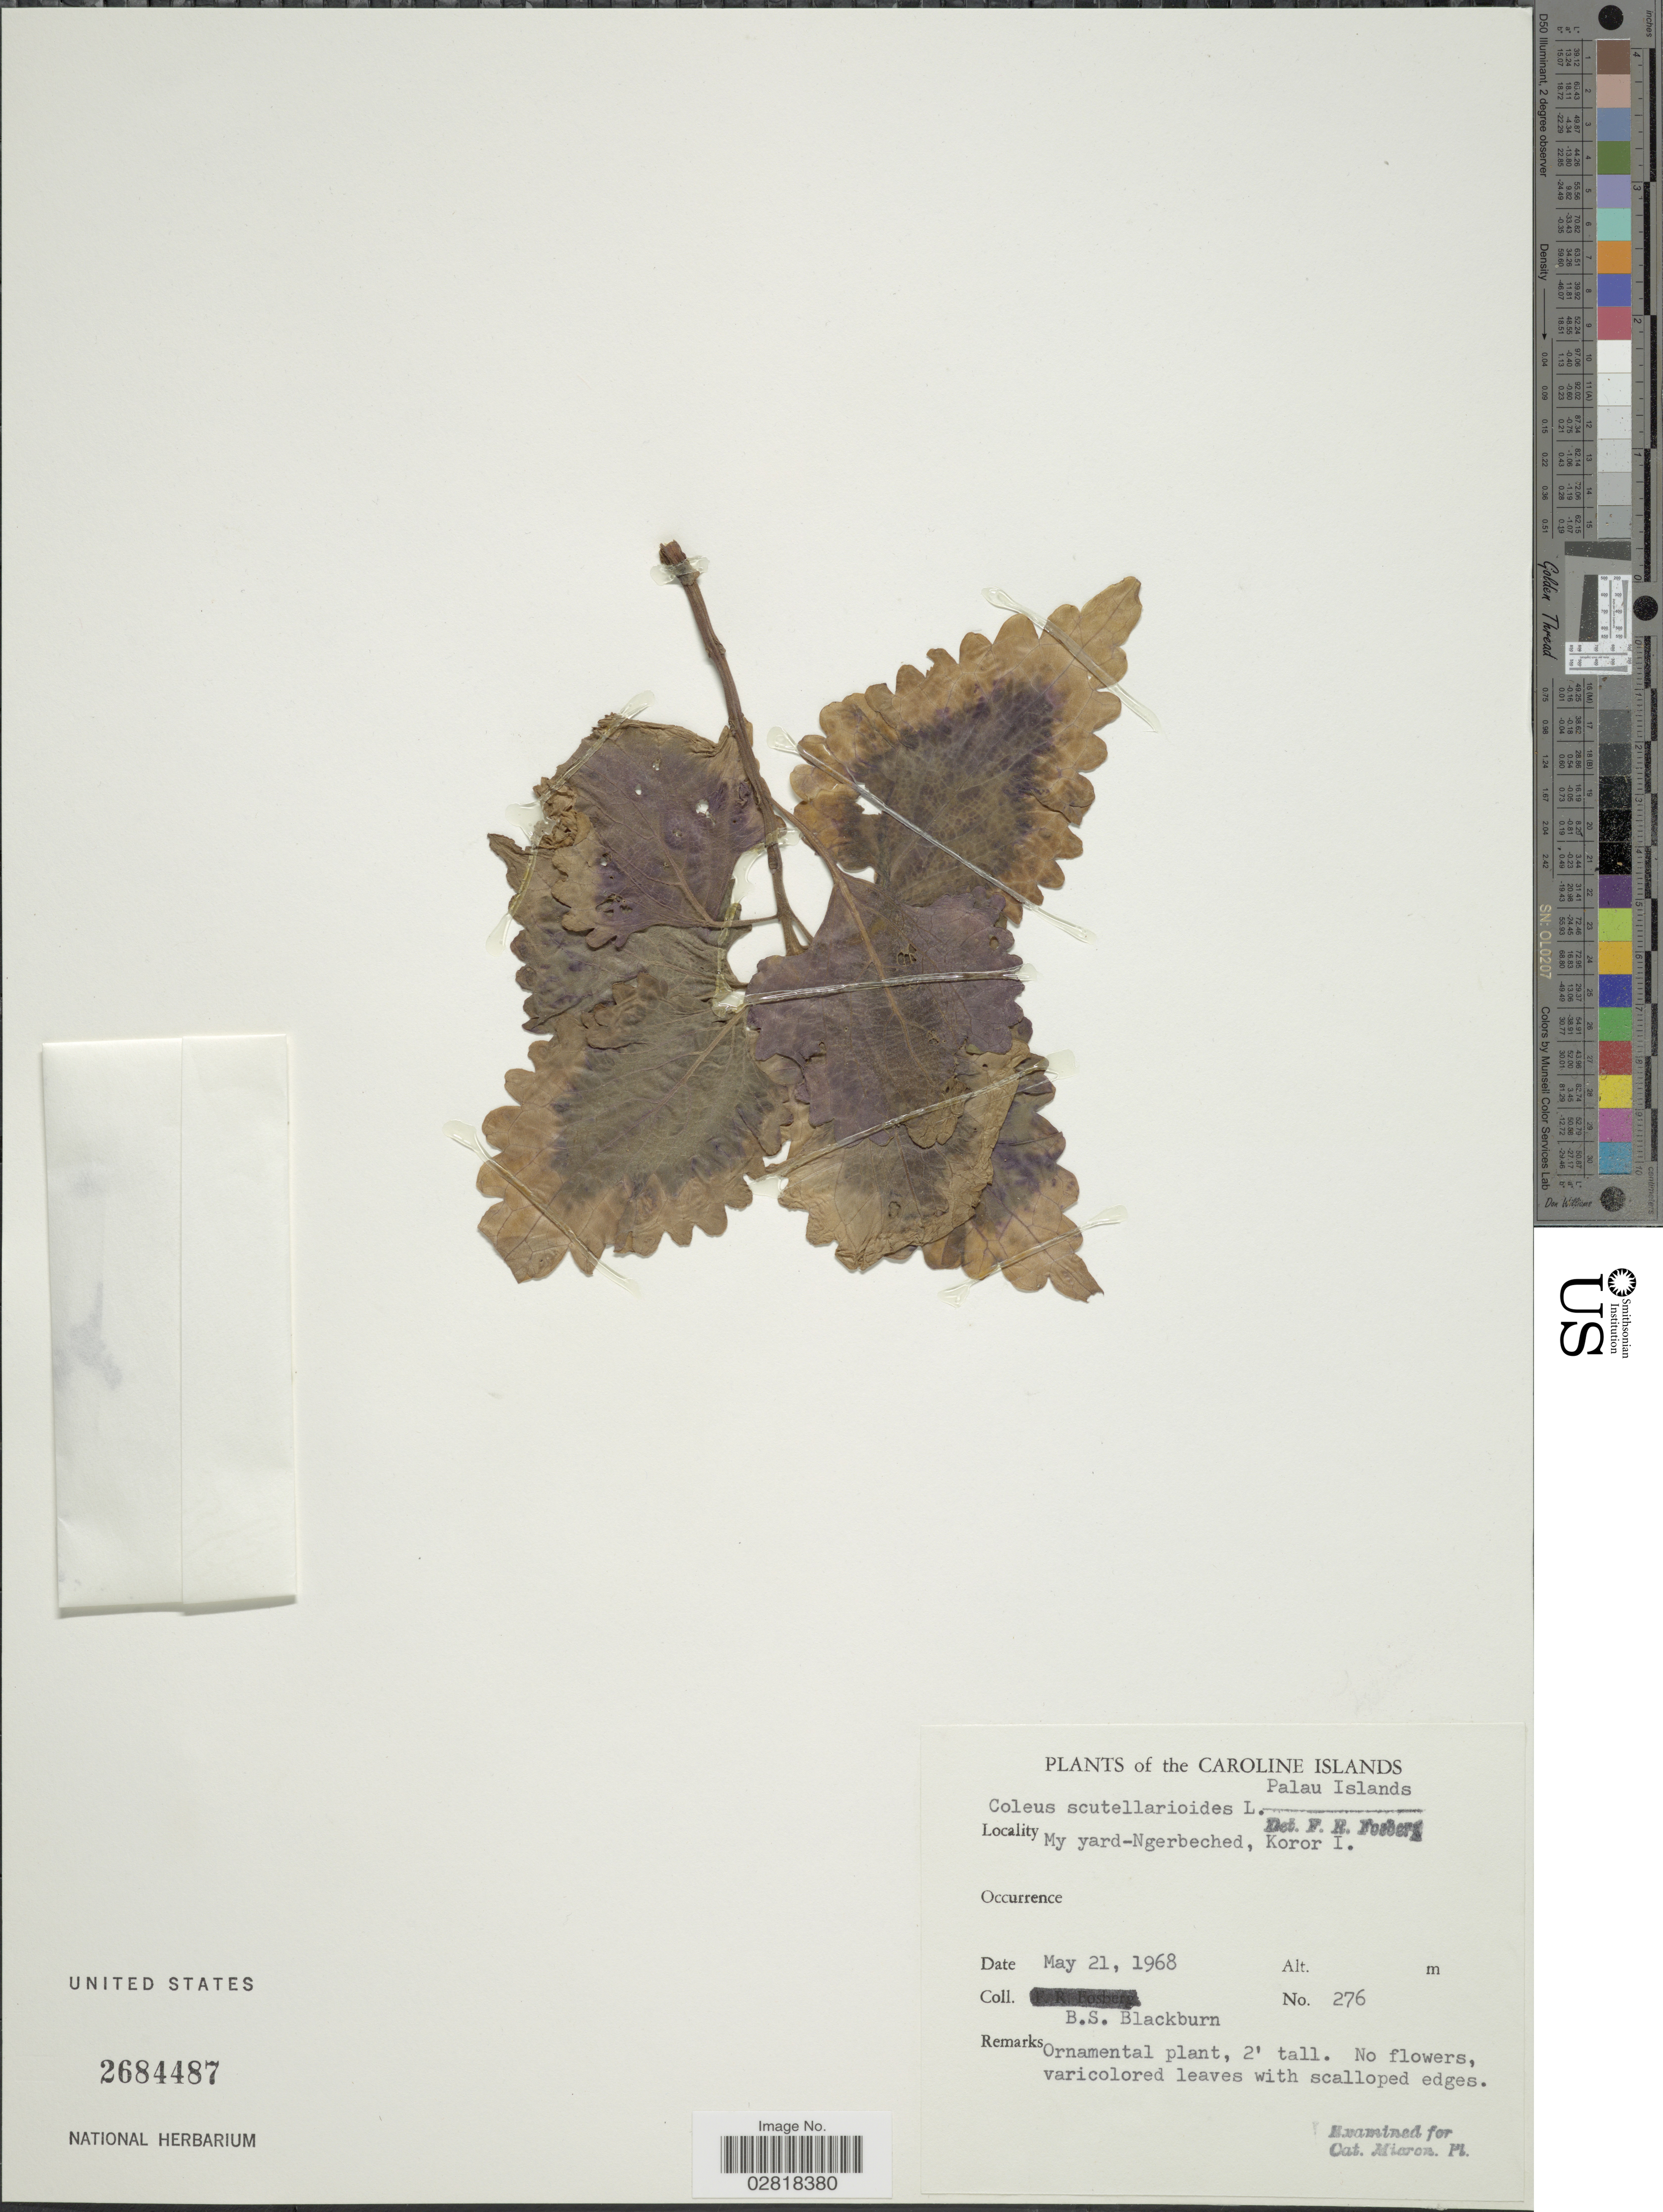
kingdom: Plantae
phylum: Tracheophyta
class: Magnoliopsida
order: Lamiales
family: Lamiaceae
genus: Coleus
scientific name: Coleus scutellarioides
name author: (L.) Benth.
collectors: B. S. Blackburn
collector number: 276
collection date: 1968-05-21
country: Palau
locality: Caroline Islands. Palau Islands. My yard-Ngerbched, Koror I.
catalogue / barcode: US 2684487